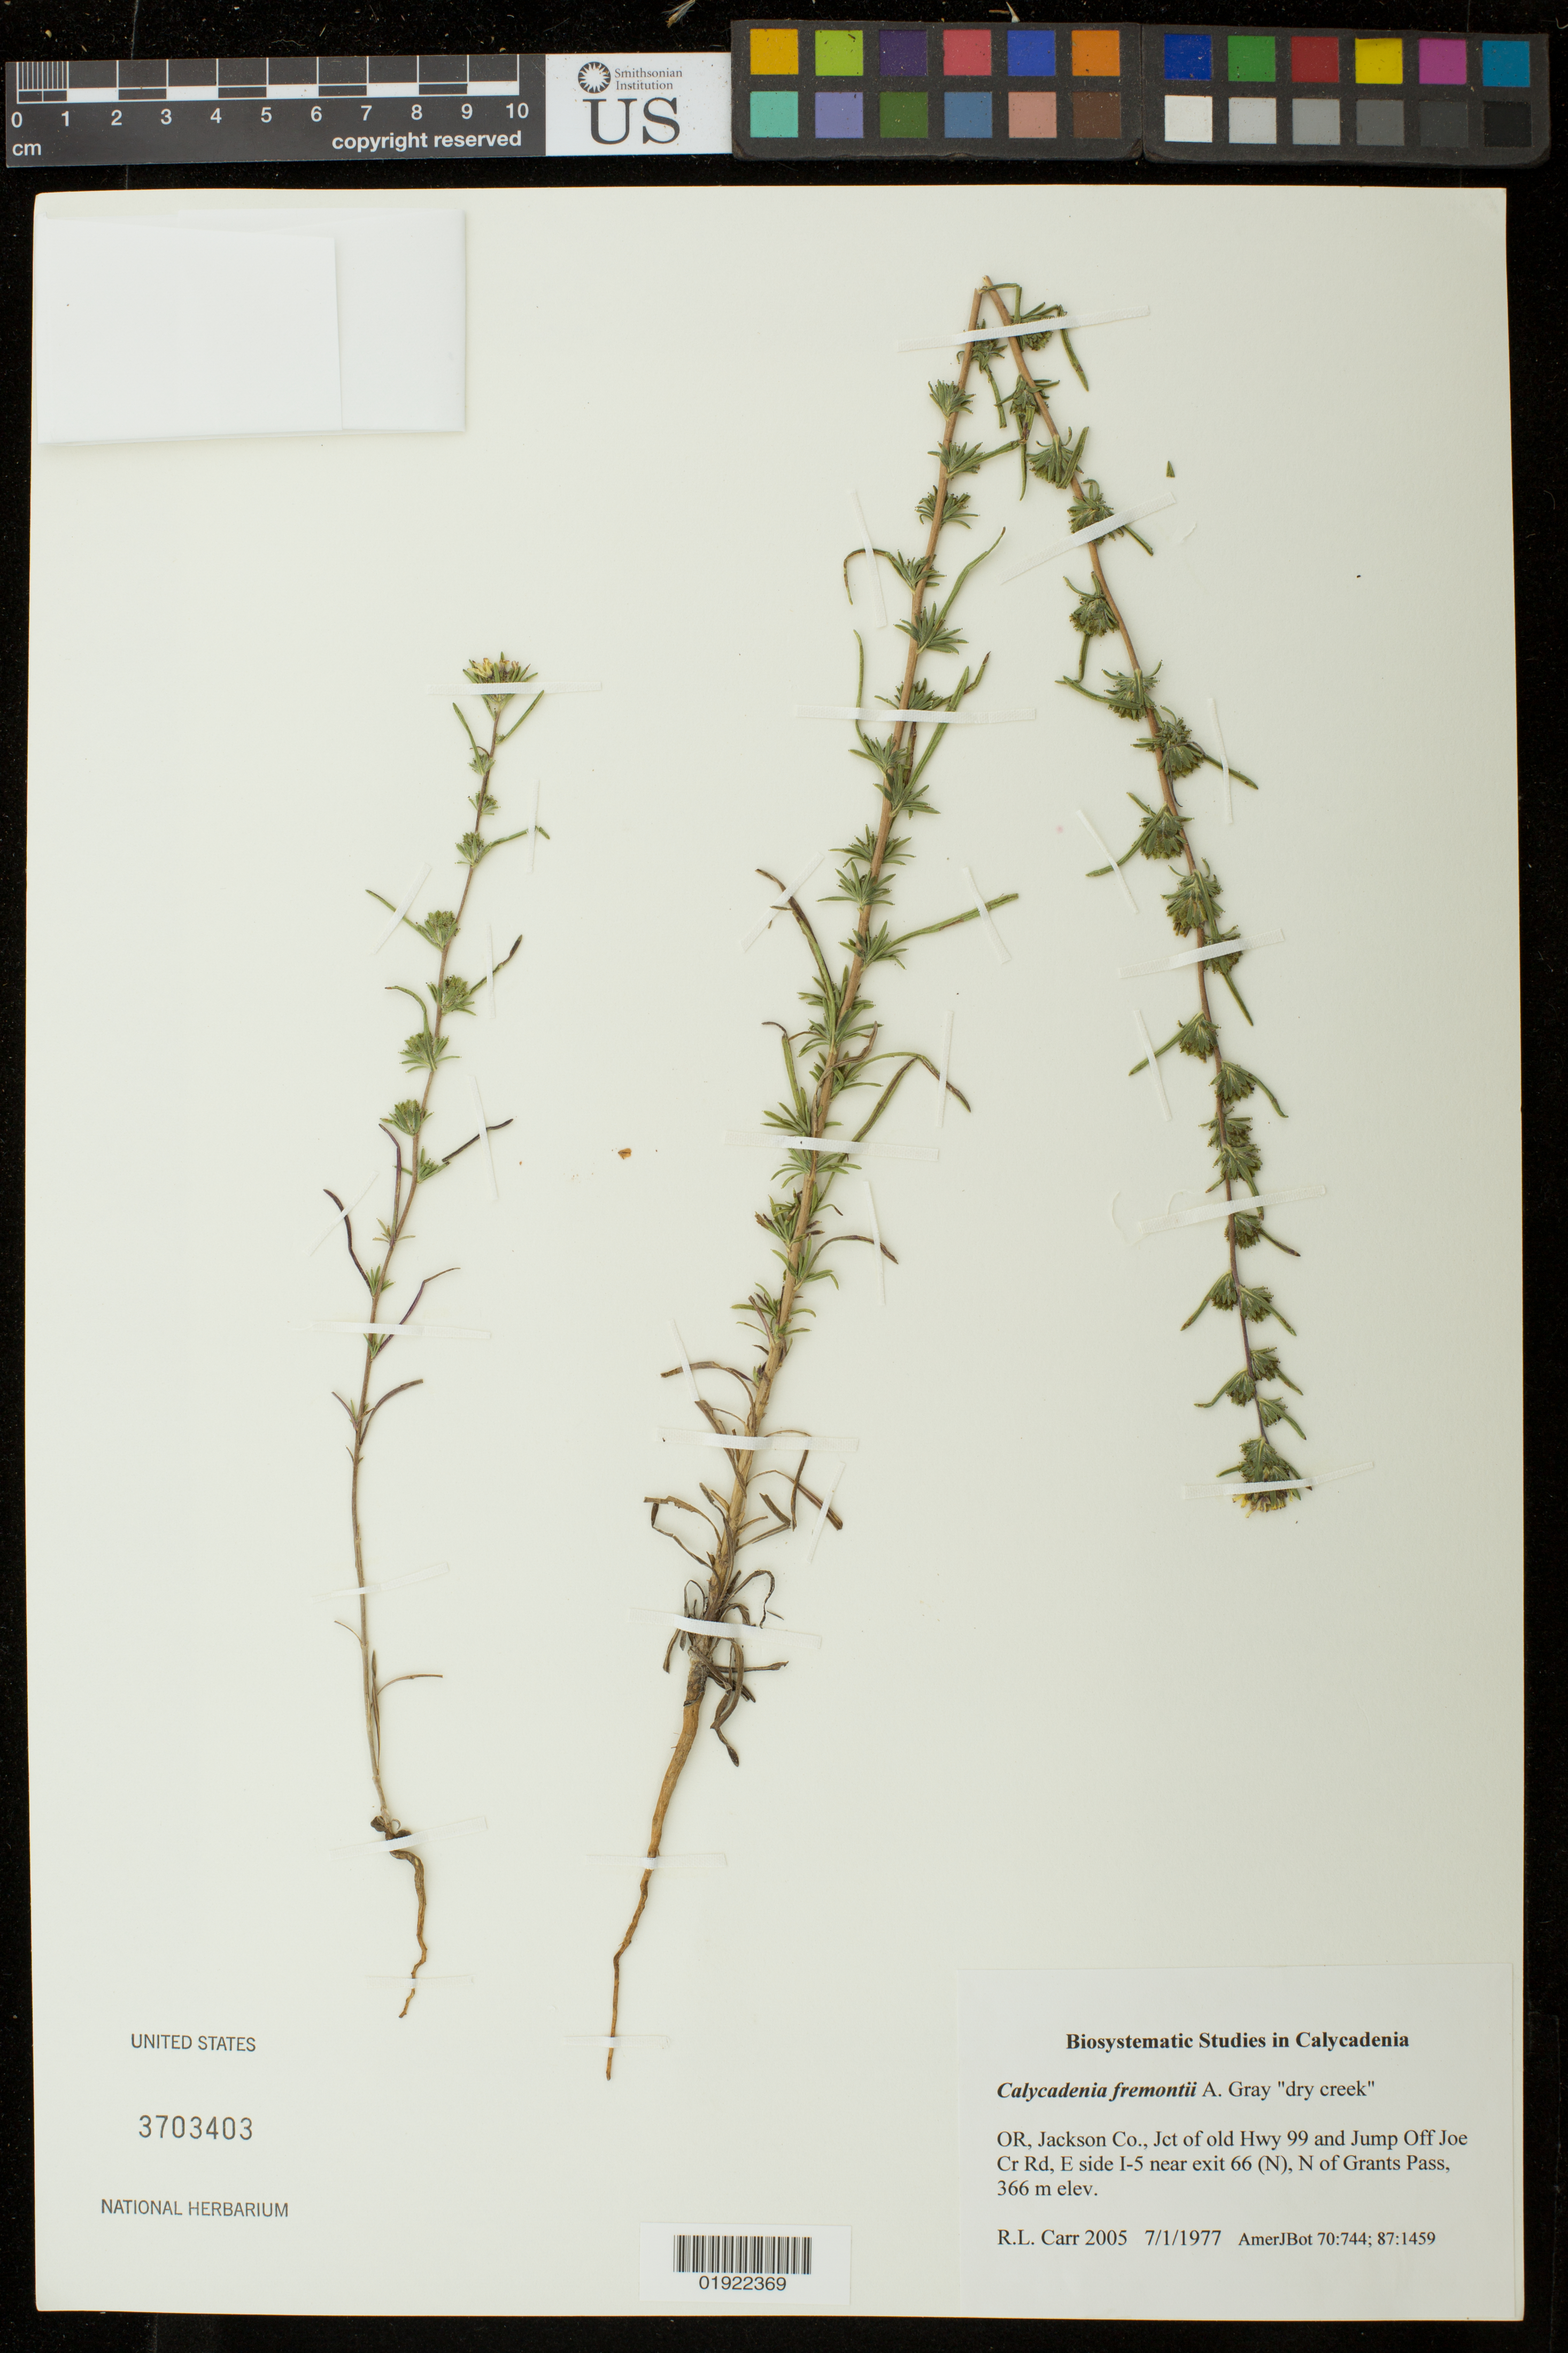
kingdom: Plantae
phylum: Tracheophyta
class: Magnoliopsida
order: Asterales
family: Asteraceae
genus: Calycadenia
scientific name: Calycadenia fremontii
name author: A. Gray in Emory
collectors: R. Carr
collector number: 2005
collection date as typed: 7/1/1977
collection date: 1977-07-01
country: United States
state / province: Oregon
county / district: Jackson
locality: Jct of Old Hwy 99 and Jump Off Joe Cr Rd, E side I-5 near exit 66 (N), N of Grants Pass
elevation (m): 366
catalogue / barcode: US 3703403